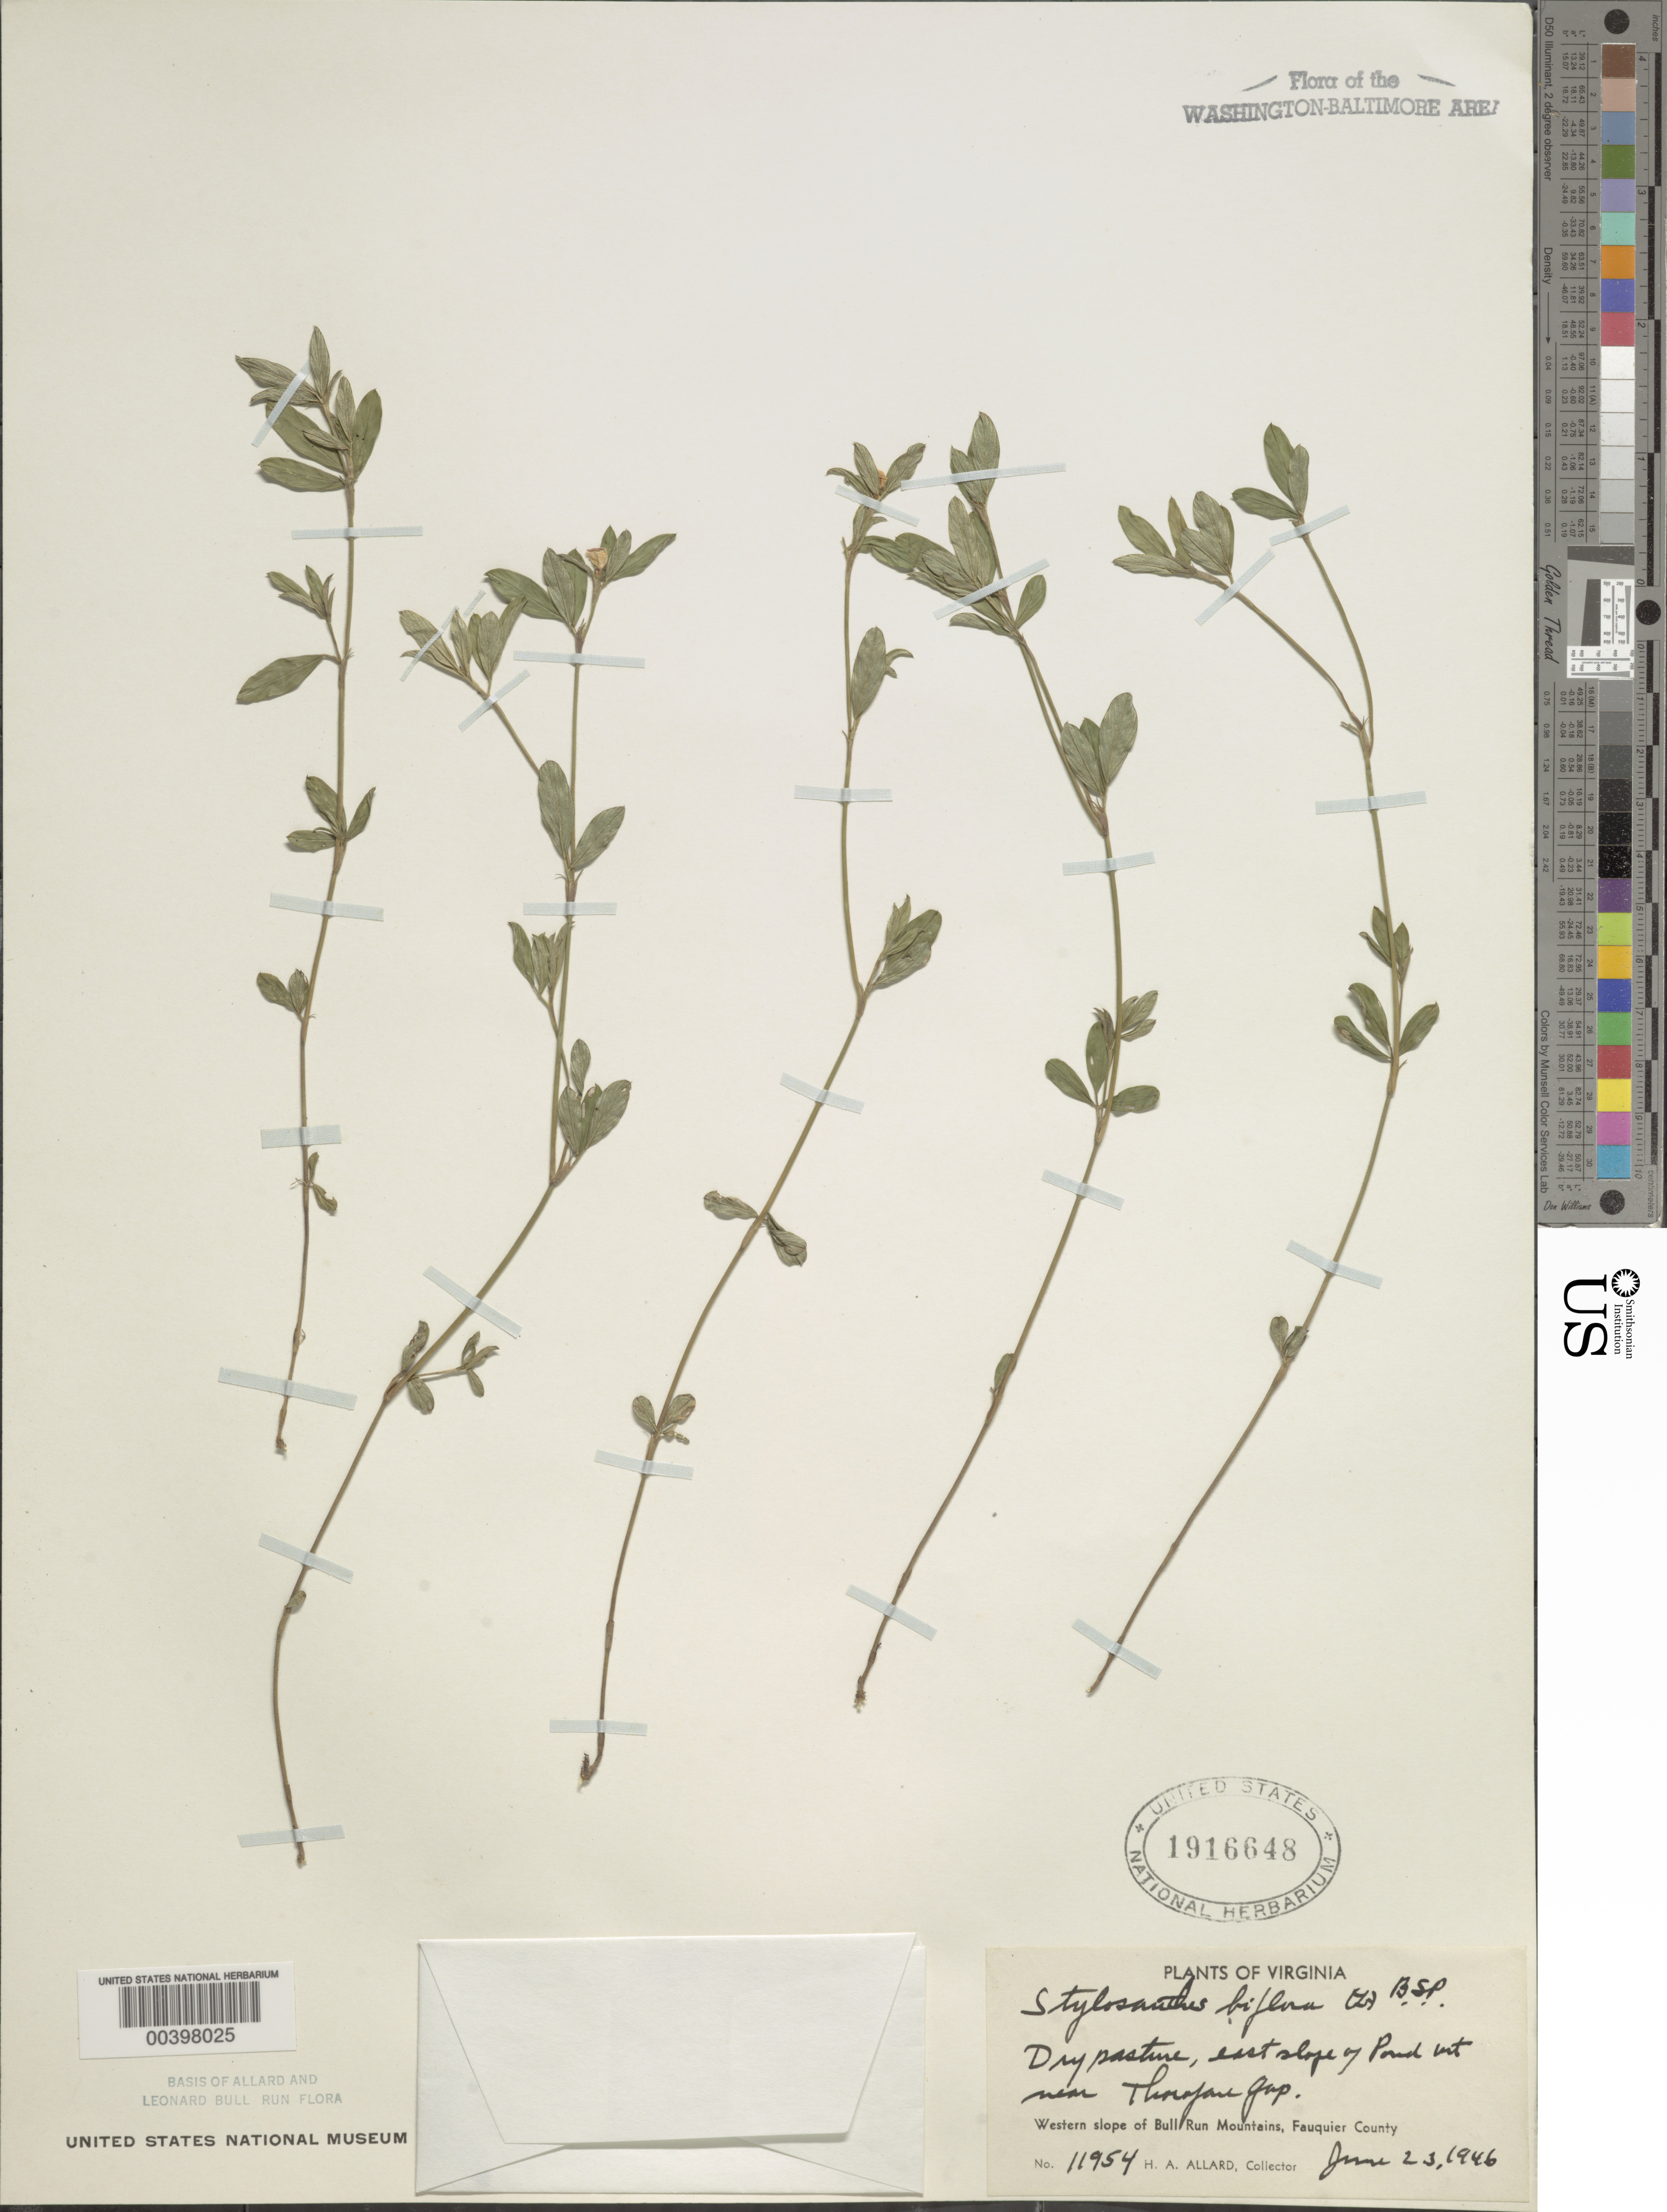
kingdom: Plantae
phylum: Tracheophyta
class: Magnoliopsida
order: Fabales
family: Fabaceae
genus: Stylosanthes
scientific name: Stylosanthes biflora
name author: (L.) Britton et al.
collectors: H. A. Allard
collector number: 11954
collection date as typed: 23 Jun 1946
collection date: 1946-06-23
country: United States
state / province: Virginia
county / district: Fauquier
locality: Pond Mountain, near Thorofare Gap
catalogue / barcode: US 1916648